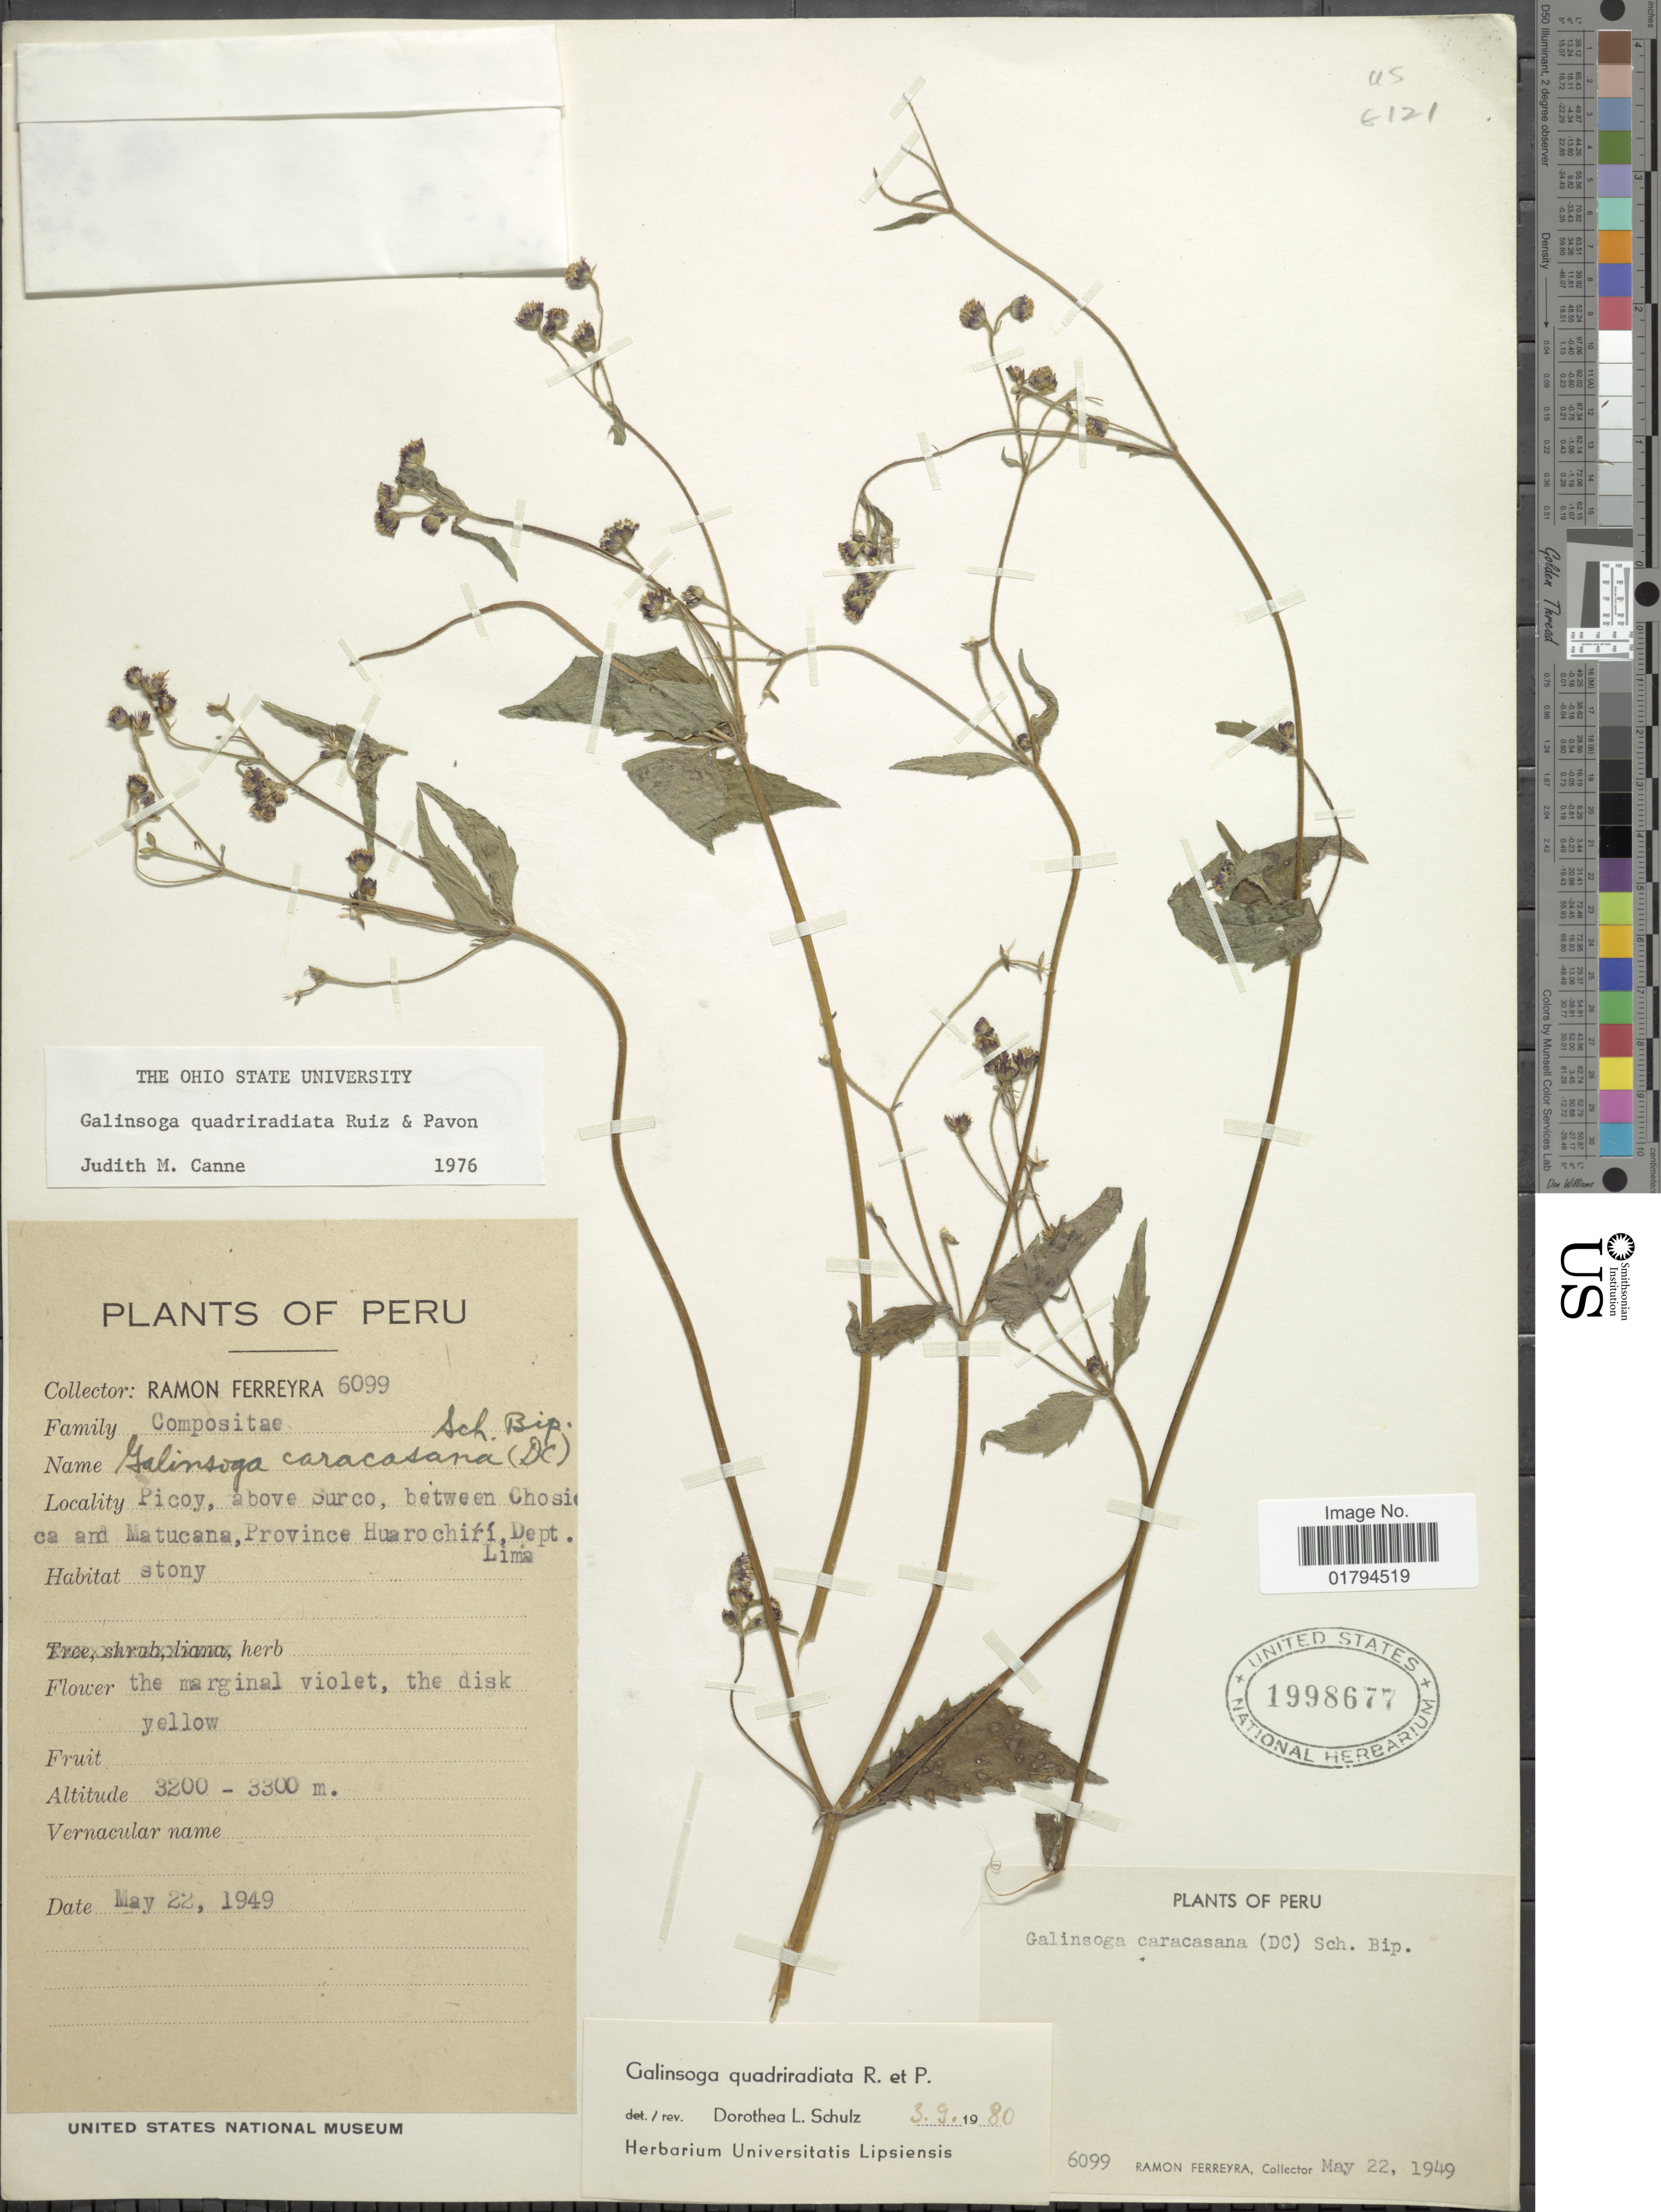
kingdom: Plantae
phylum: Tracheophyta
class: Magnoliopsida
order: Asterales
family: Asteraceae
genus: Galinsoga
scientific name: Galinsoga quadriradiata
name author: Ruiz & Pav.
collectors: R. A. Ferreyra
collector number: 6099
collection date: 1949-05-22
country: Peru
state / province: Lima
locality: Picoy, above Surco, between Chosica and Matucana, Province Huarochirí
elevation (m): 3200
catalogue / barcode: US 1998677